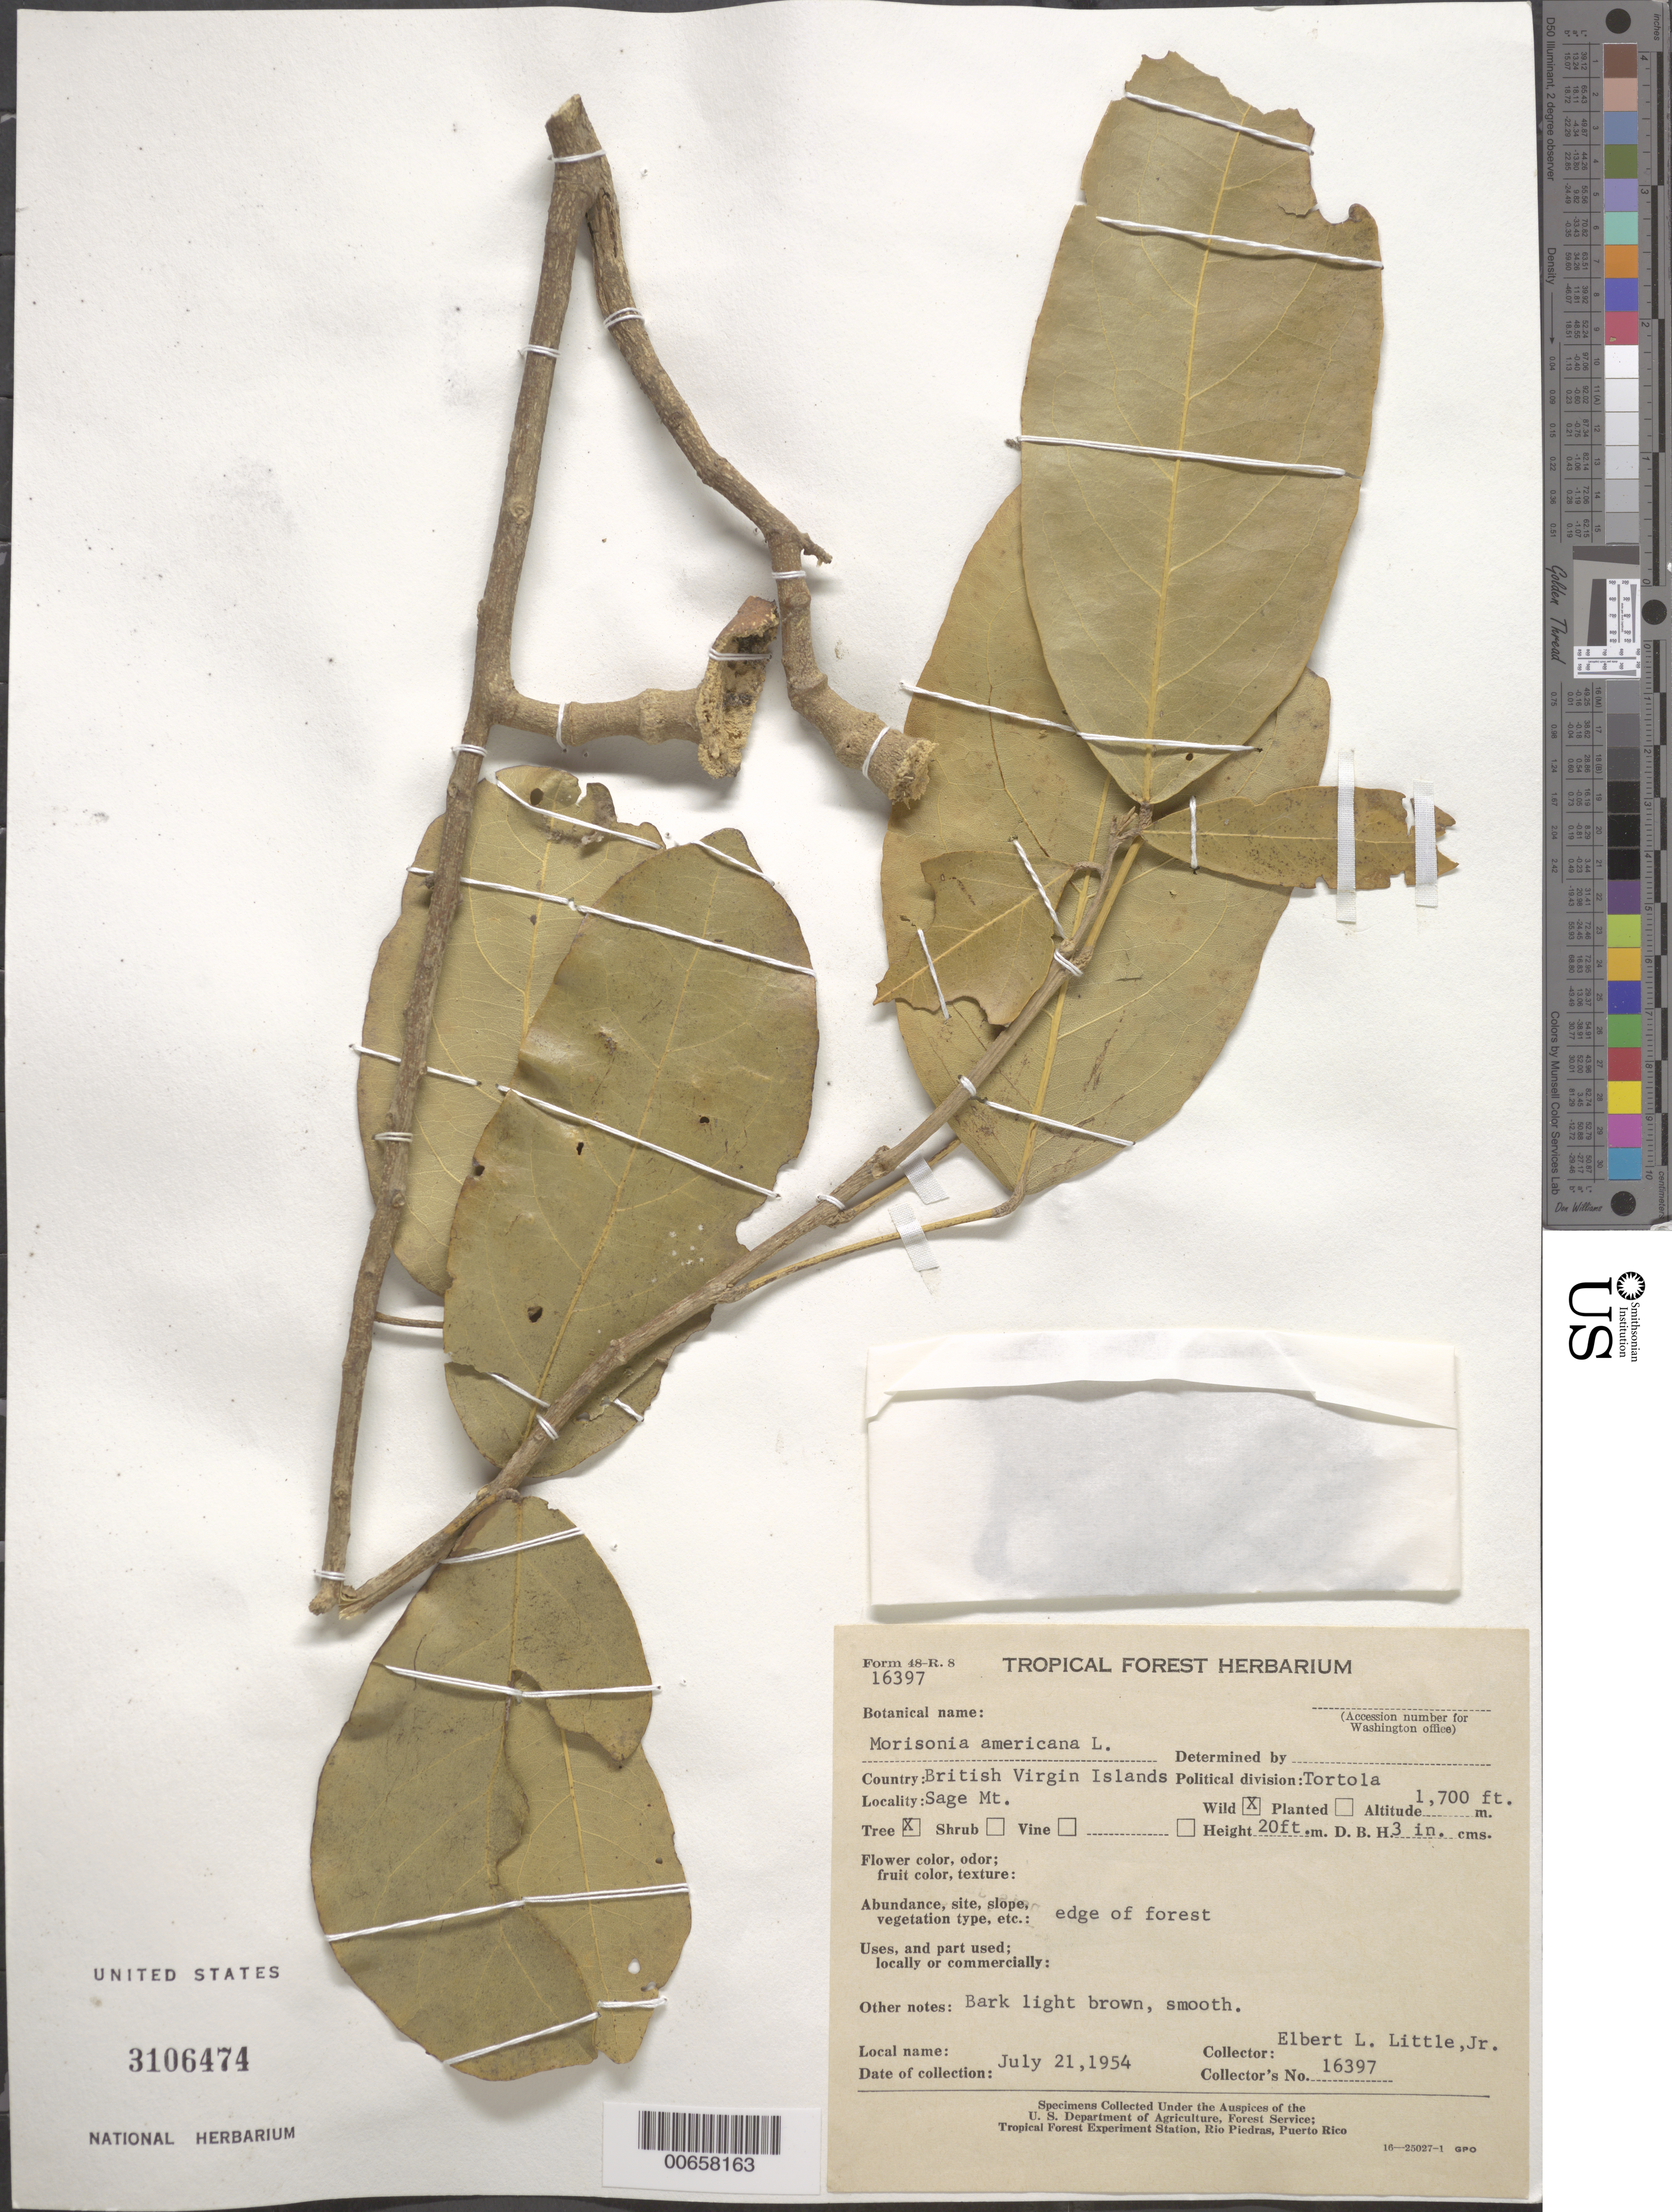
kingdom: Plantae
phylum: Tracheophyta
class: Magnoliopsida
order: Brassicales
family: Capparaceae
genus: Morisonia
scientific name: Morisonia americana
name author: L.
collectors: E. L. Little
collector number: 16397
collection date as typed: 21 Jul 1954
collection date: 1954-07-21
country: British Virgin Islands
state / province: Tortola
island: Tortola Island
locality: Sage Mt.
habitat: Edge of forest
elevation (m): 518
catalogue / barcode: US 3106474